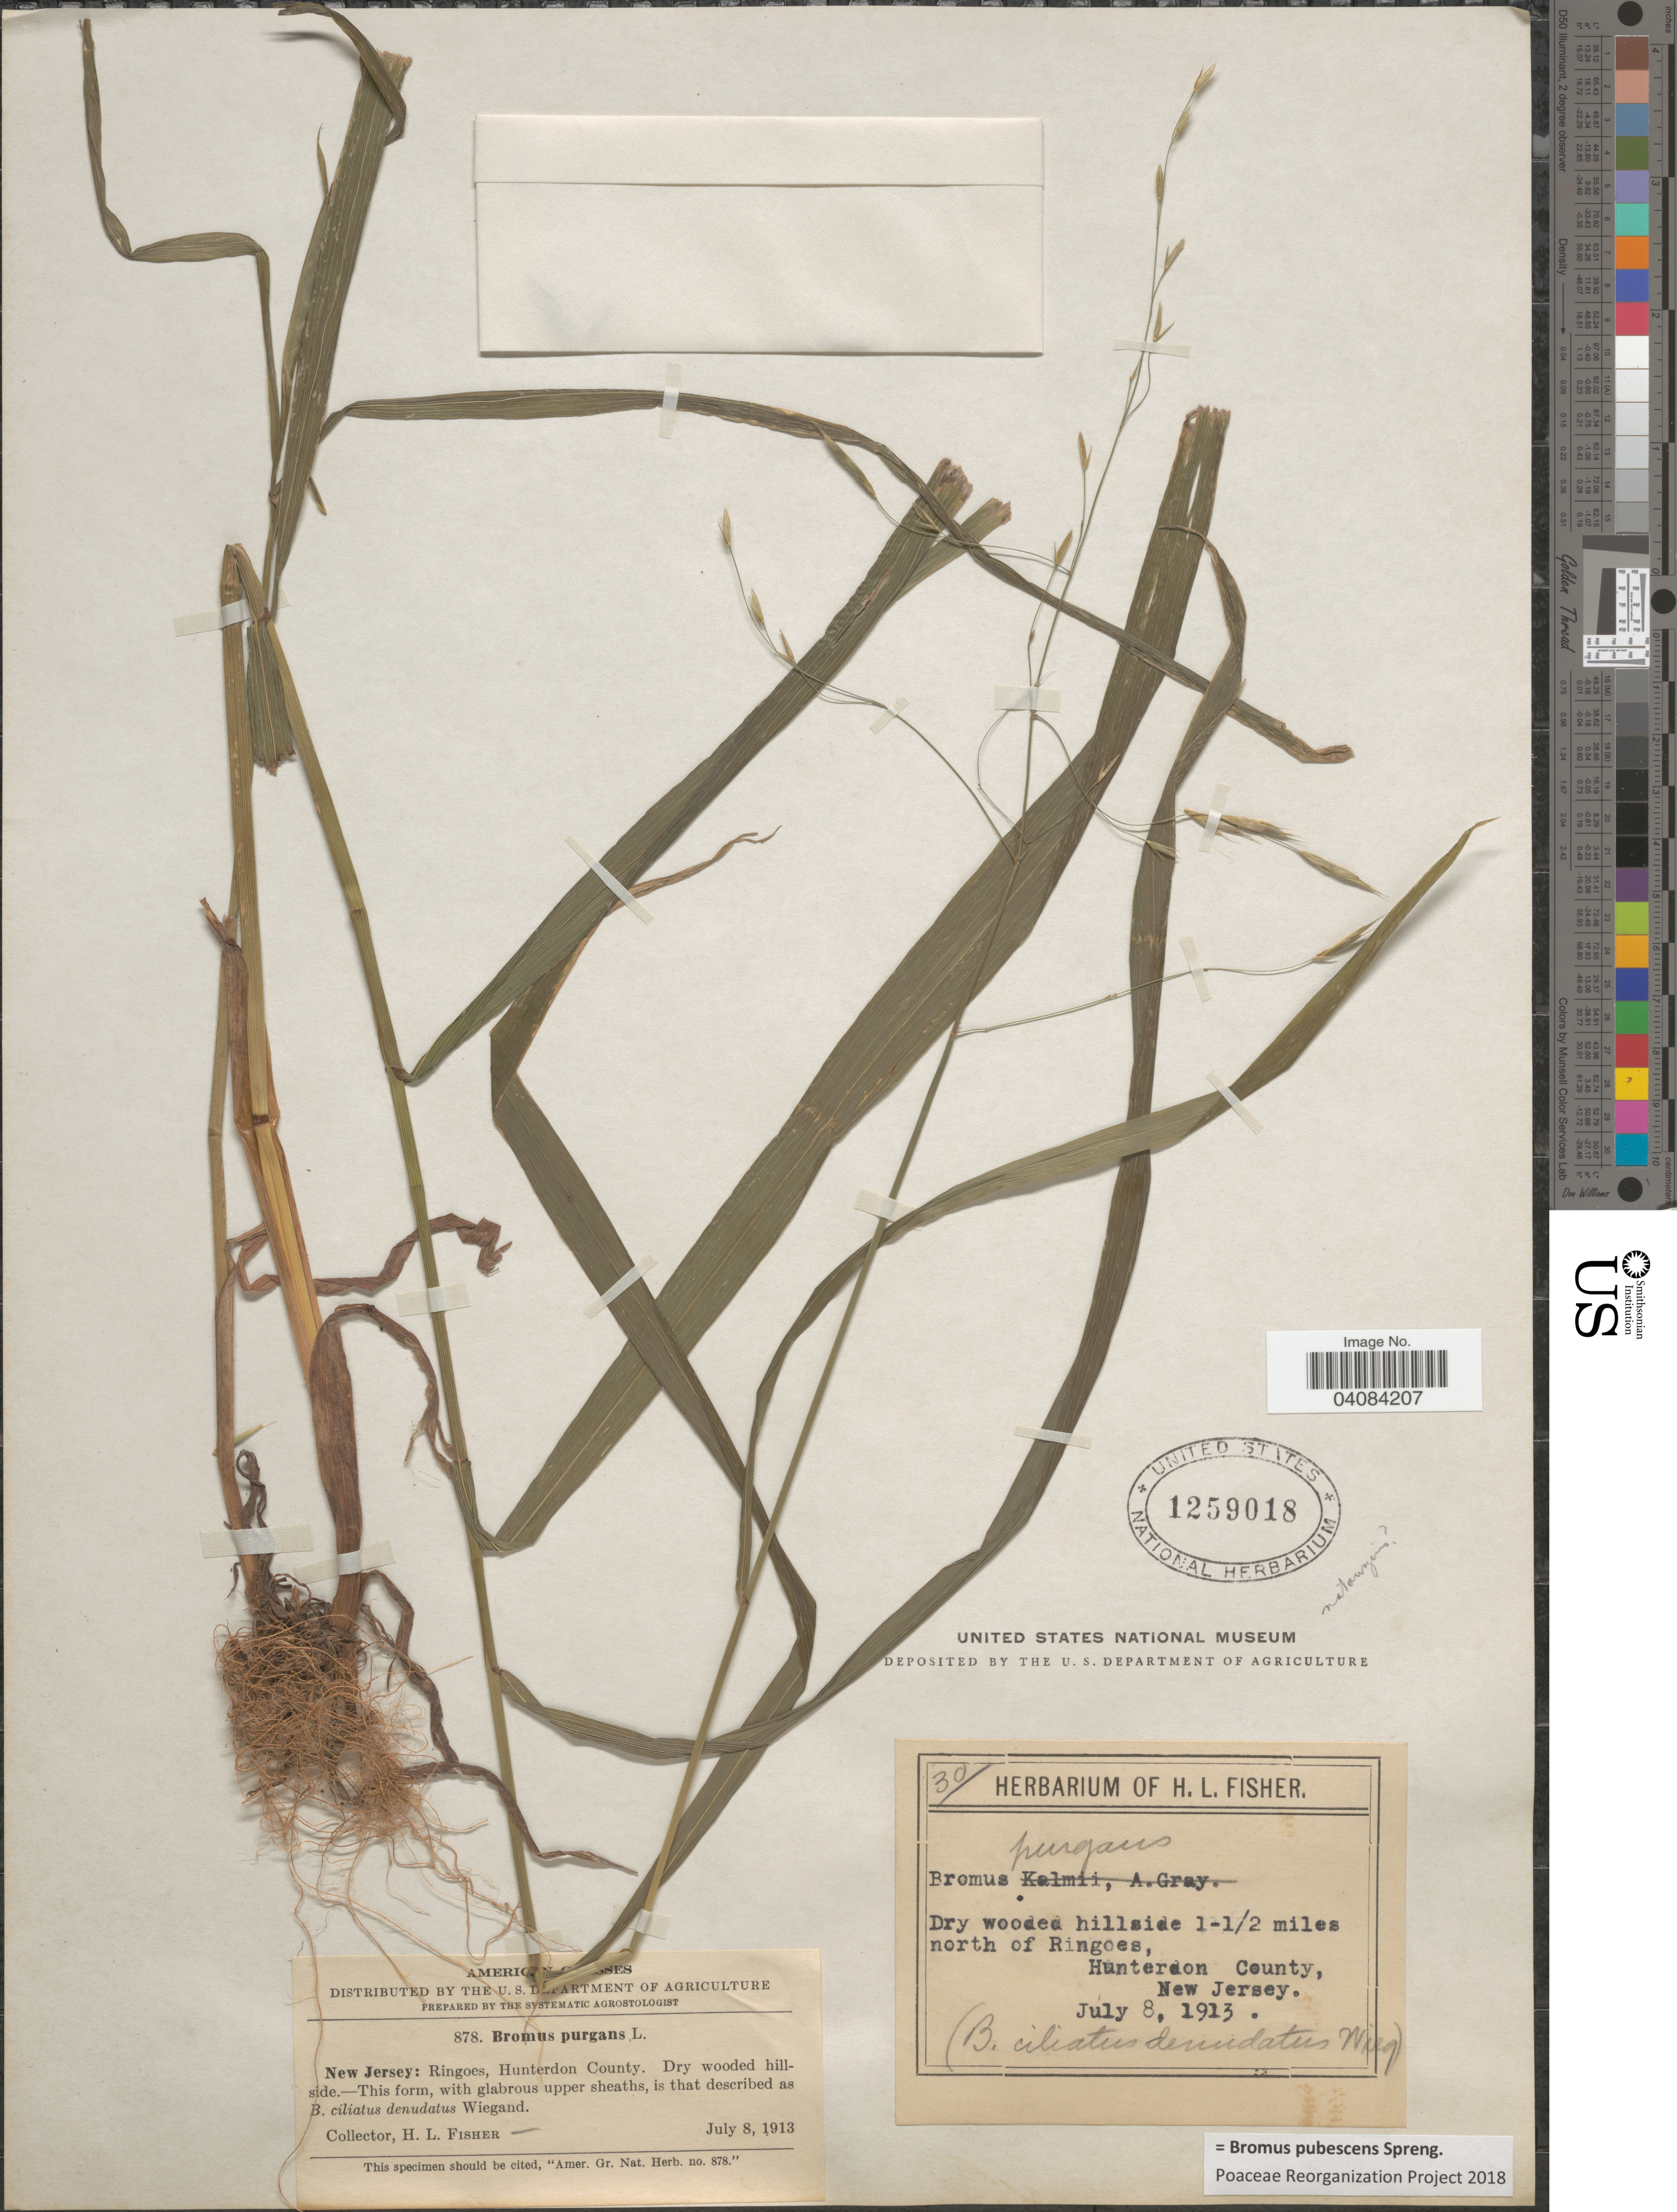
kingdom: Plantae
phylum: Tracheophyta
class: Liliopsida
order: Poales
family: Poaceae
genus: Bromus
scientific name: Bromus pubescens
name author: Muhl. ex Willd.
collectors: H. L. Fisher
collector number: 878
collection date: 1913-07-08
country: United States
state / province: New Jersey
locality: Ringoes, Hunterdon County. Dry wooded hillside, 1-½ miles north of Ringoes.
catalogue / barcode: US 1259018